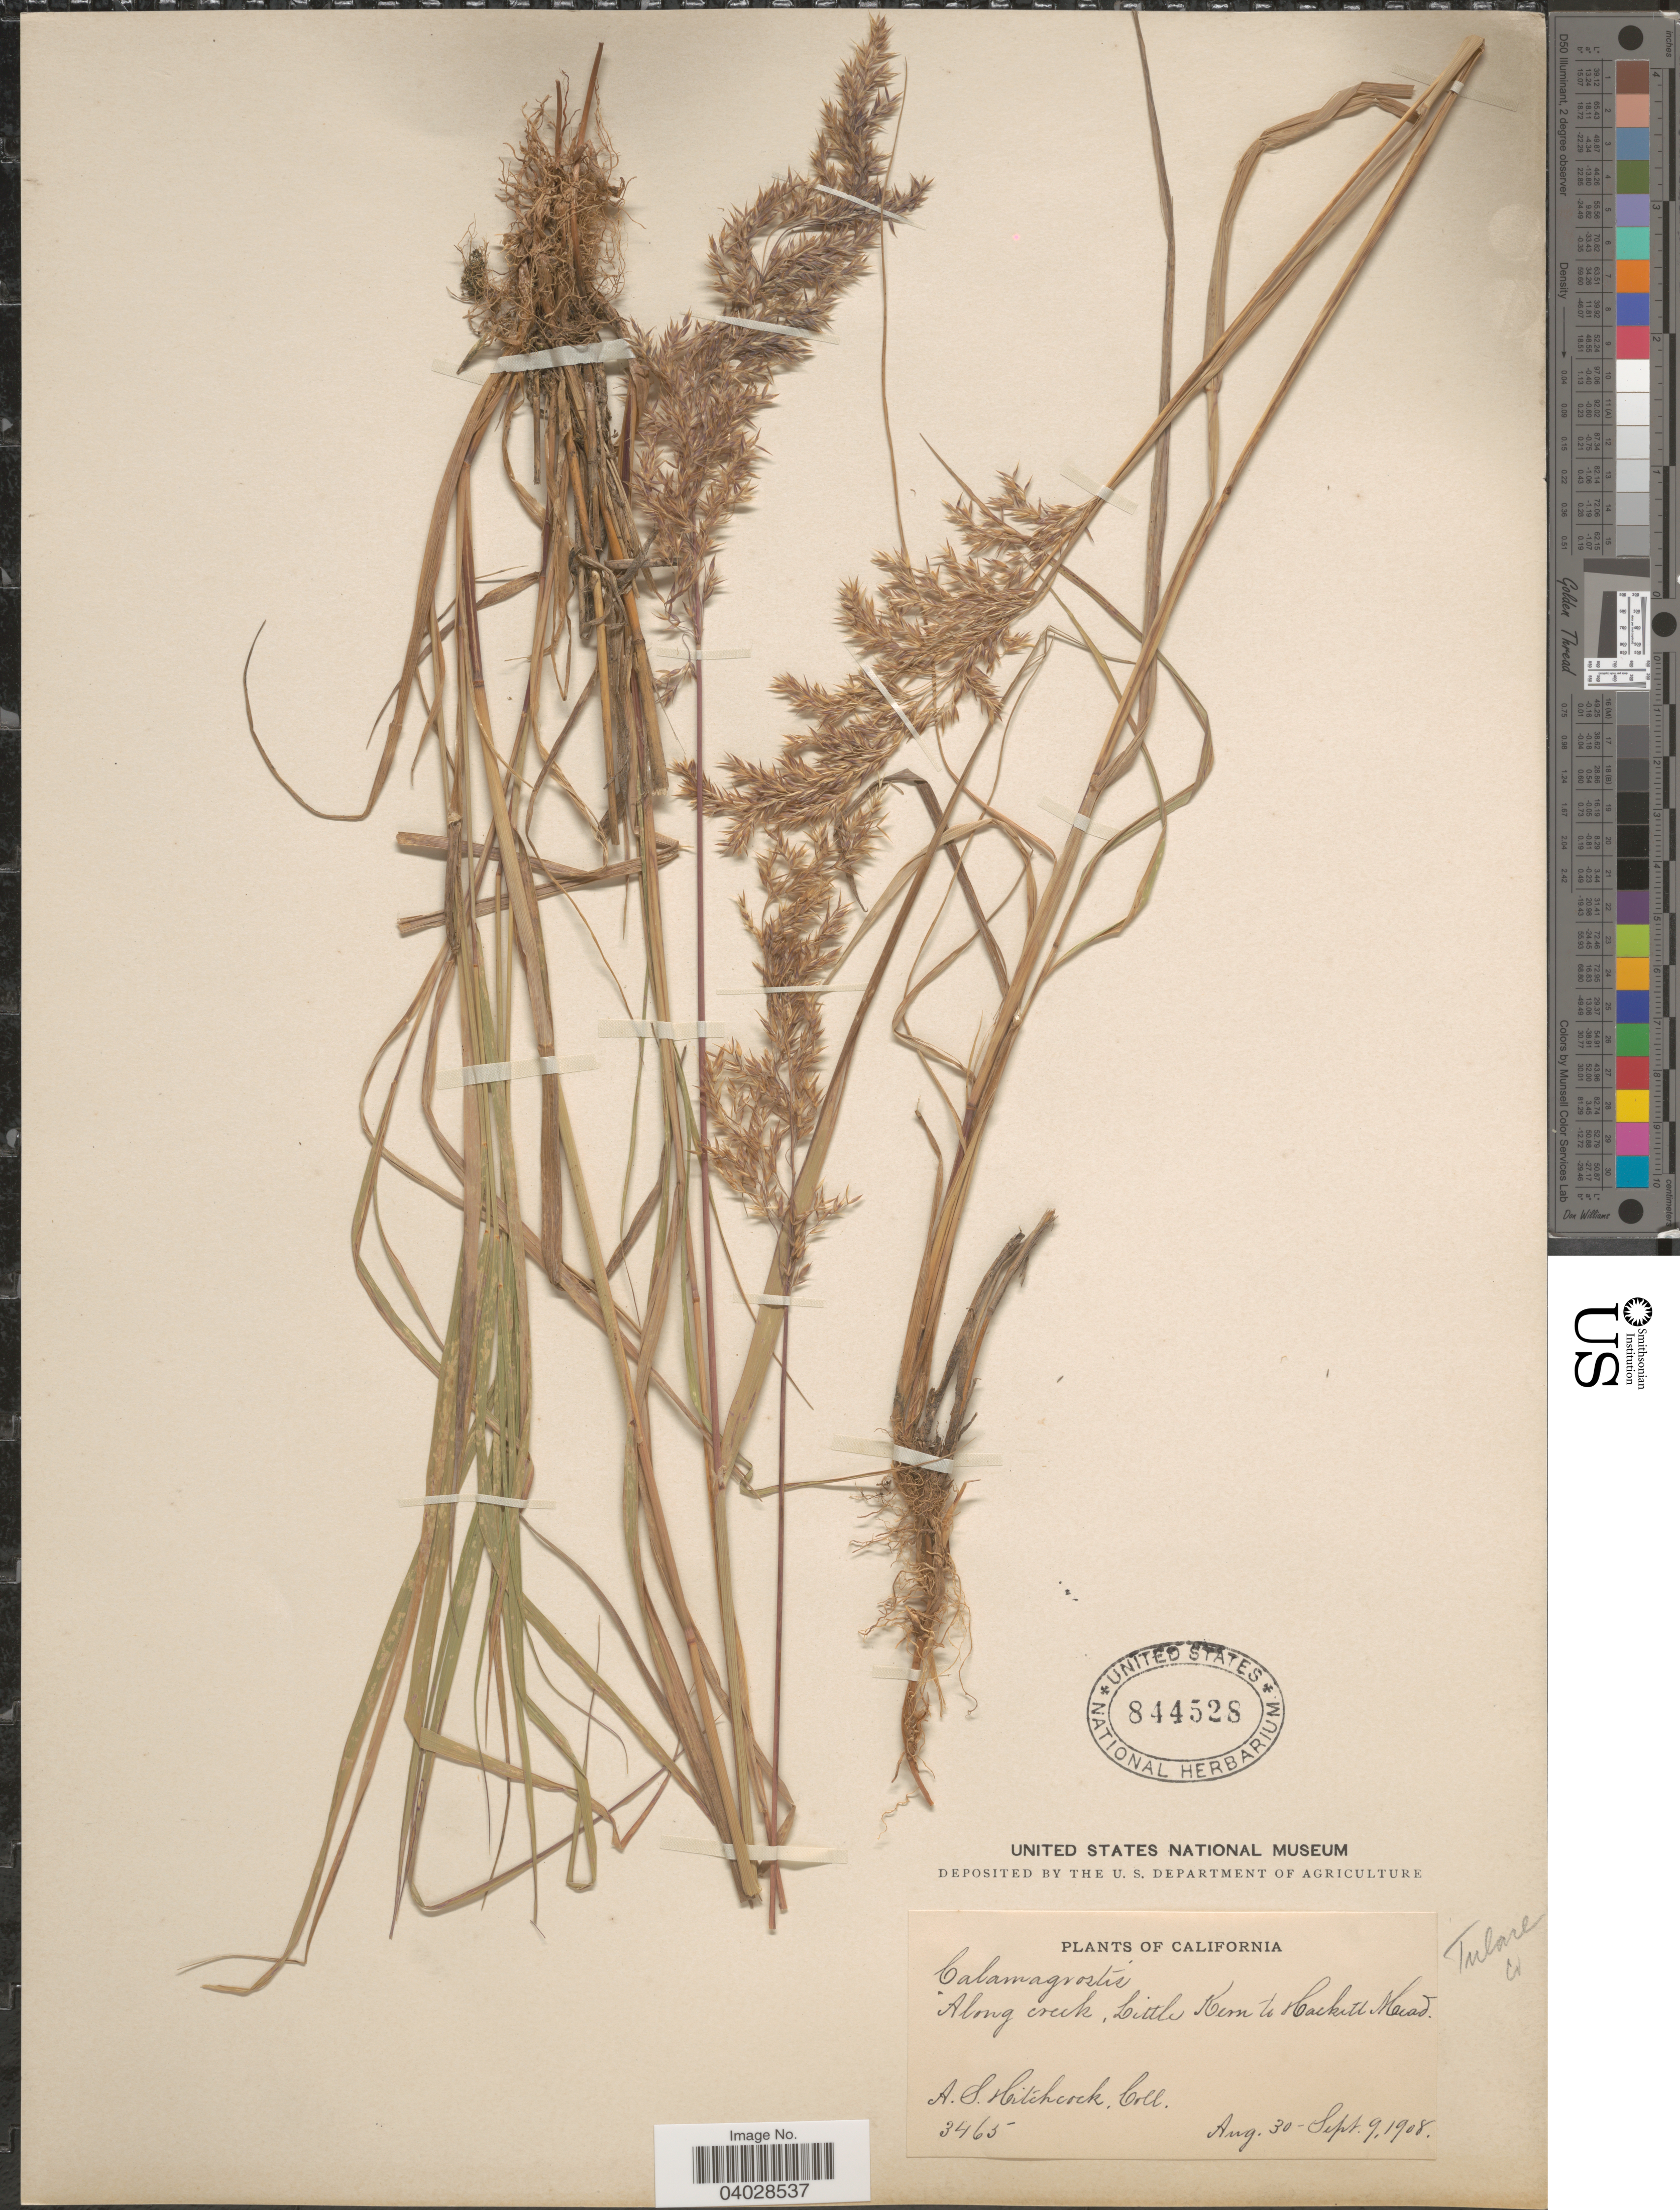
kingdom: Plantae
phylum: Tracheophyta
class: Liliopsida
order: Poales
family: Poaceae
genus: Calamagrostis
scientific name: Calamagrostis canadensis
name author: (Michx.) P. Beauv.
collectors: A. S. Hitchcock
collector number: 3465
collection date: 1908-08-30/1908-09-09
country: United States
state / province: California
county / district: Tulare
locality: Along creek, Little Kern to Hackett Mead. Tulare Co.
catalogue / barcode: US 844528